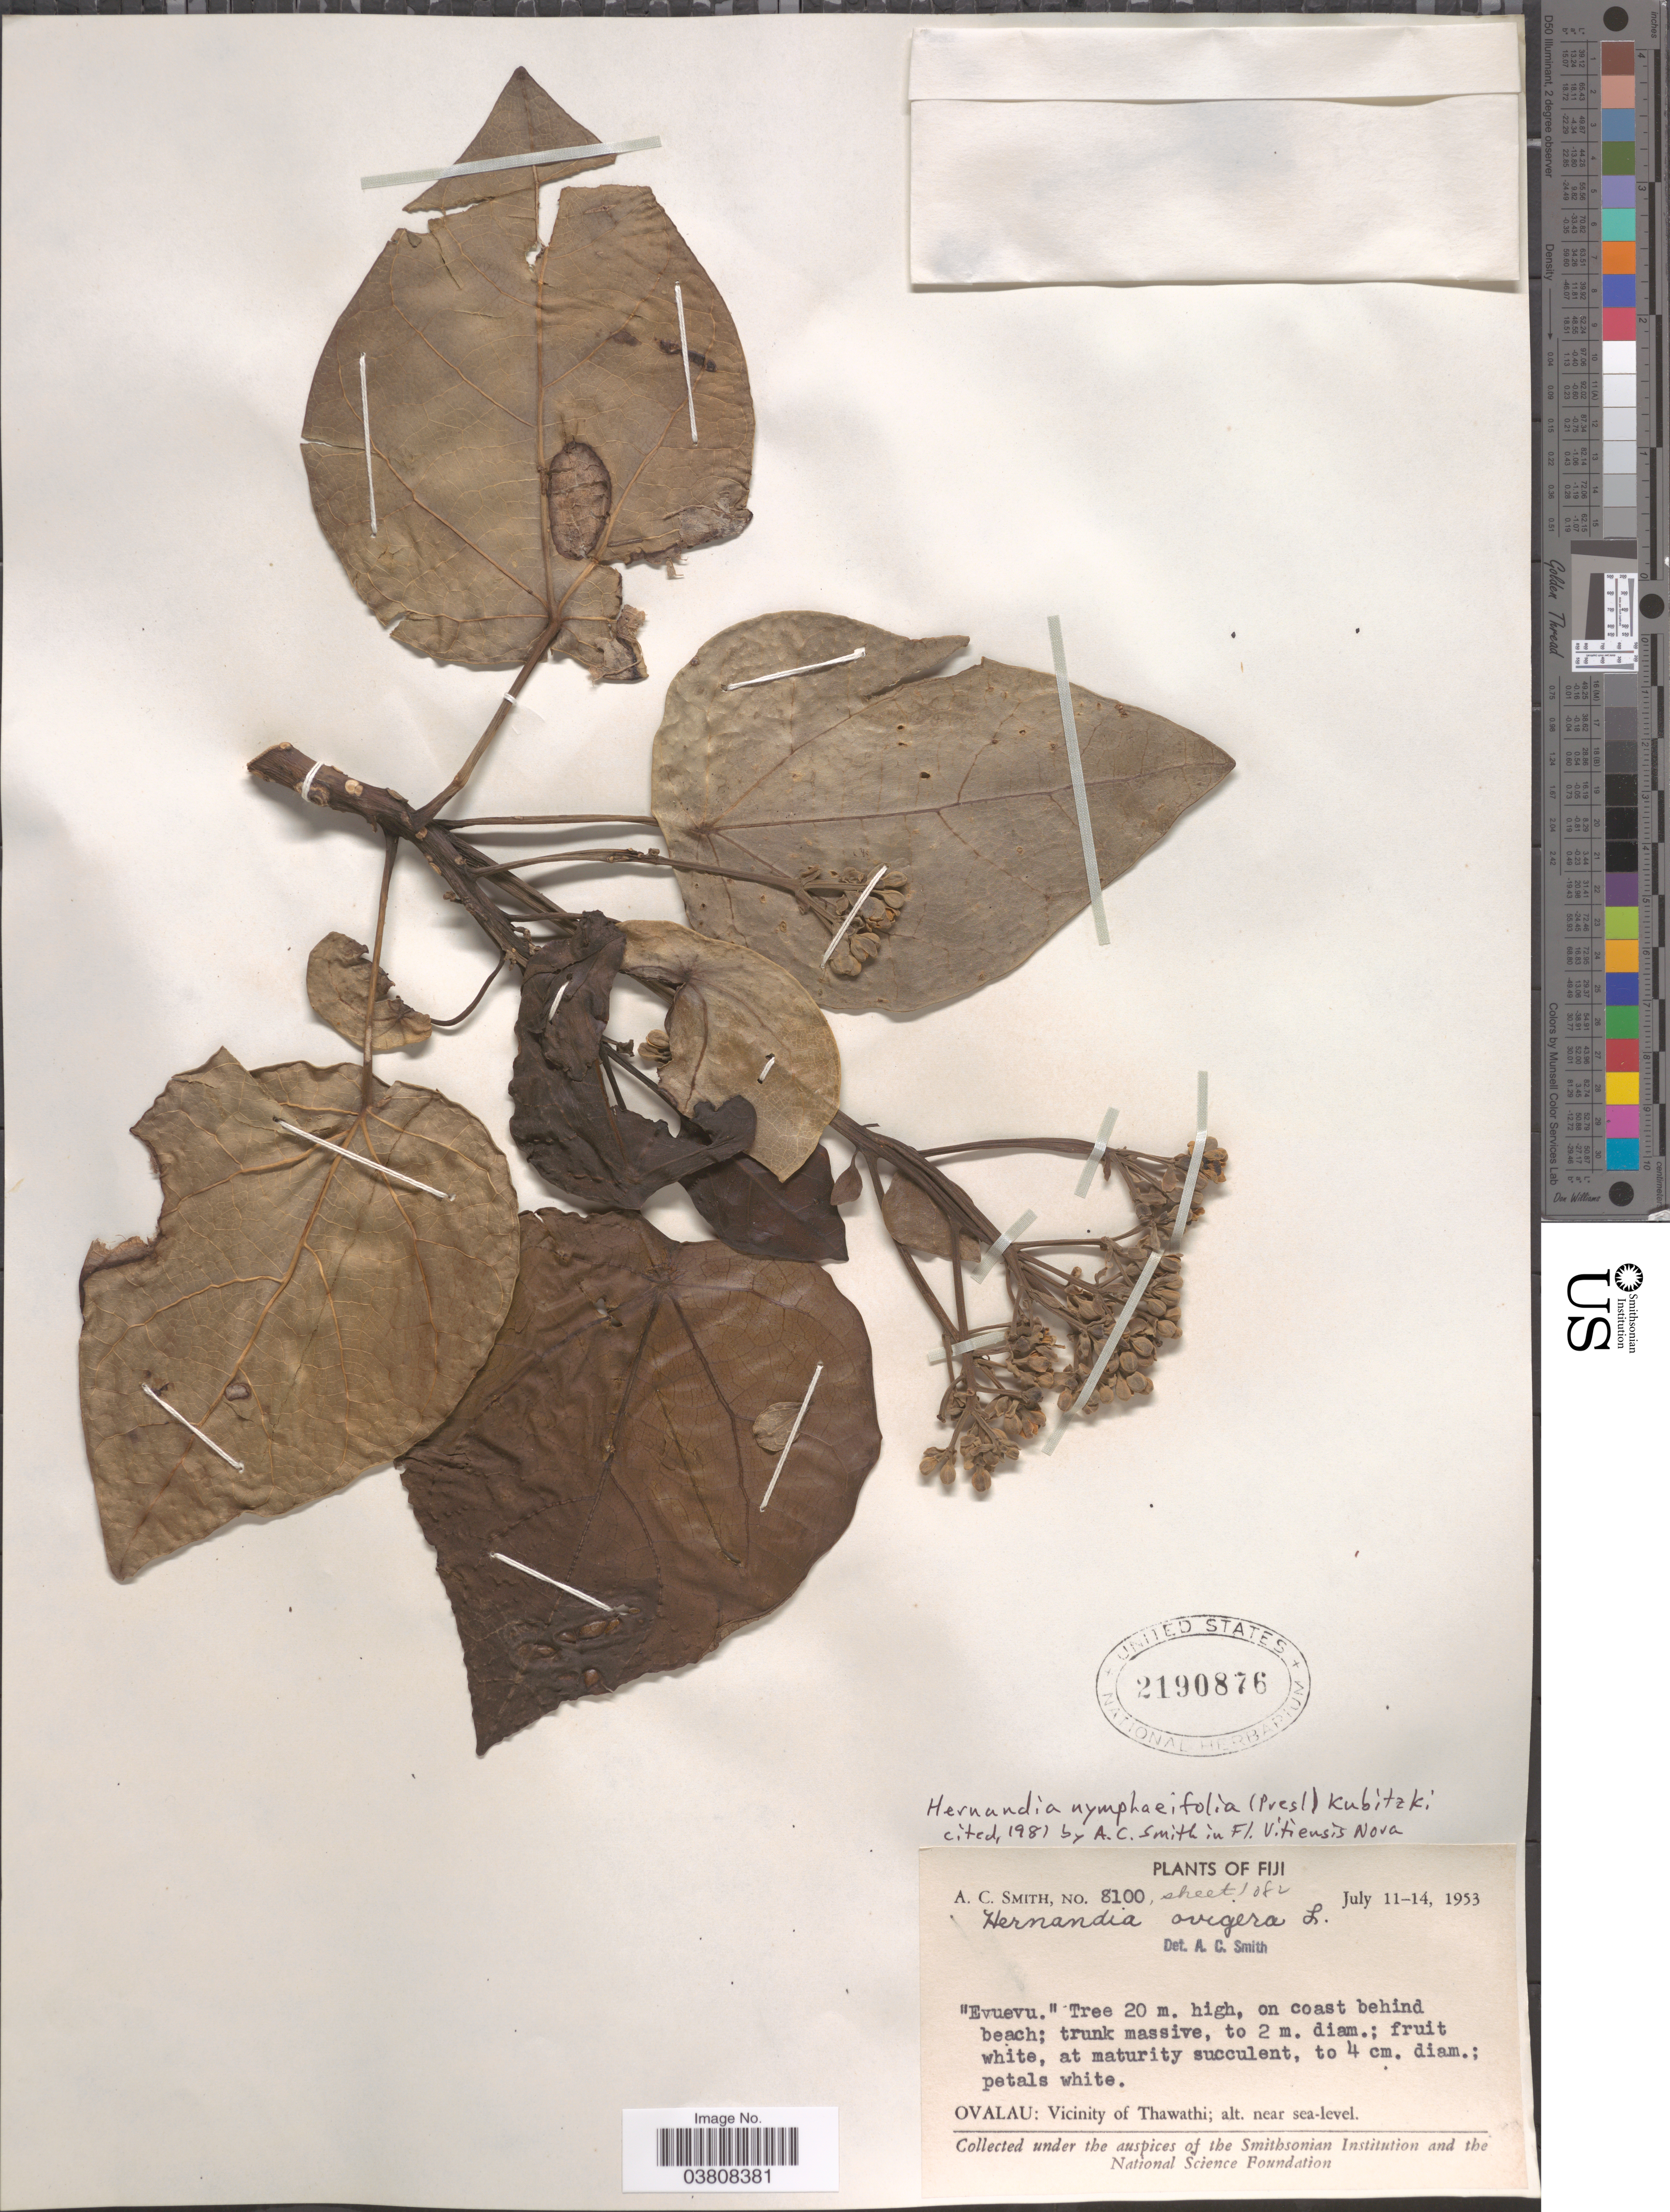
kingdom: Plantae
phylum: Tracheophyta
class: Magnoliopsida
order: Laurales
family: Hernandiaceae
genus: Hernandia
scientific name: Hernandia nymphaeifolia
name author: (C. Presl) Kubitzki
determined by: Strong, Mark T., (BOT), Smithsonian Institution - National Museum of Natural History (UNITED STATES)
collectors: A. C. Smith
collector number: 8100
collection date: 1953-07-11/1953-07-14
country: Fiji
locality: Ovalau: Vicinity of Thawathi.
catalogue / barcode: US 2190876